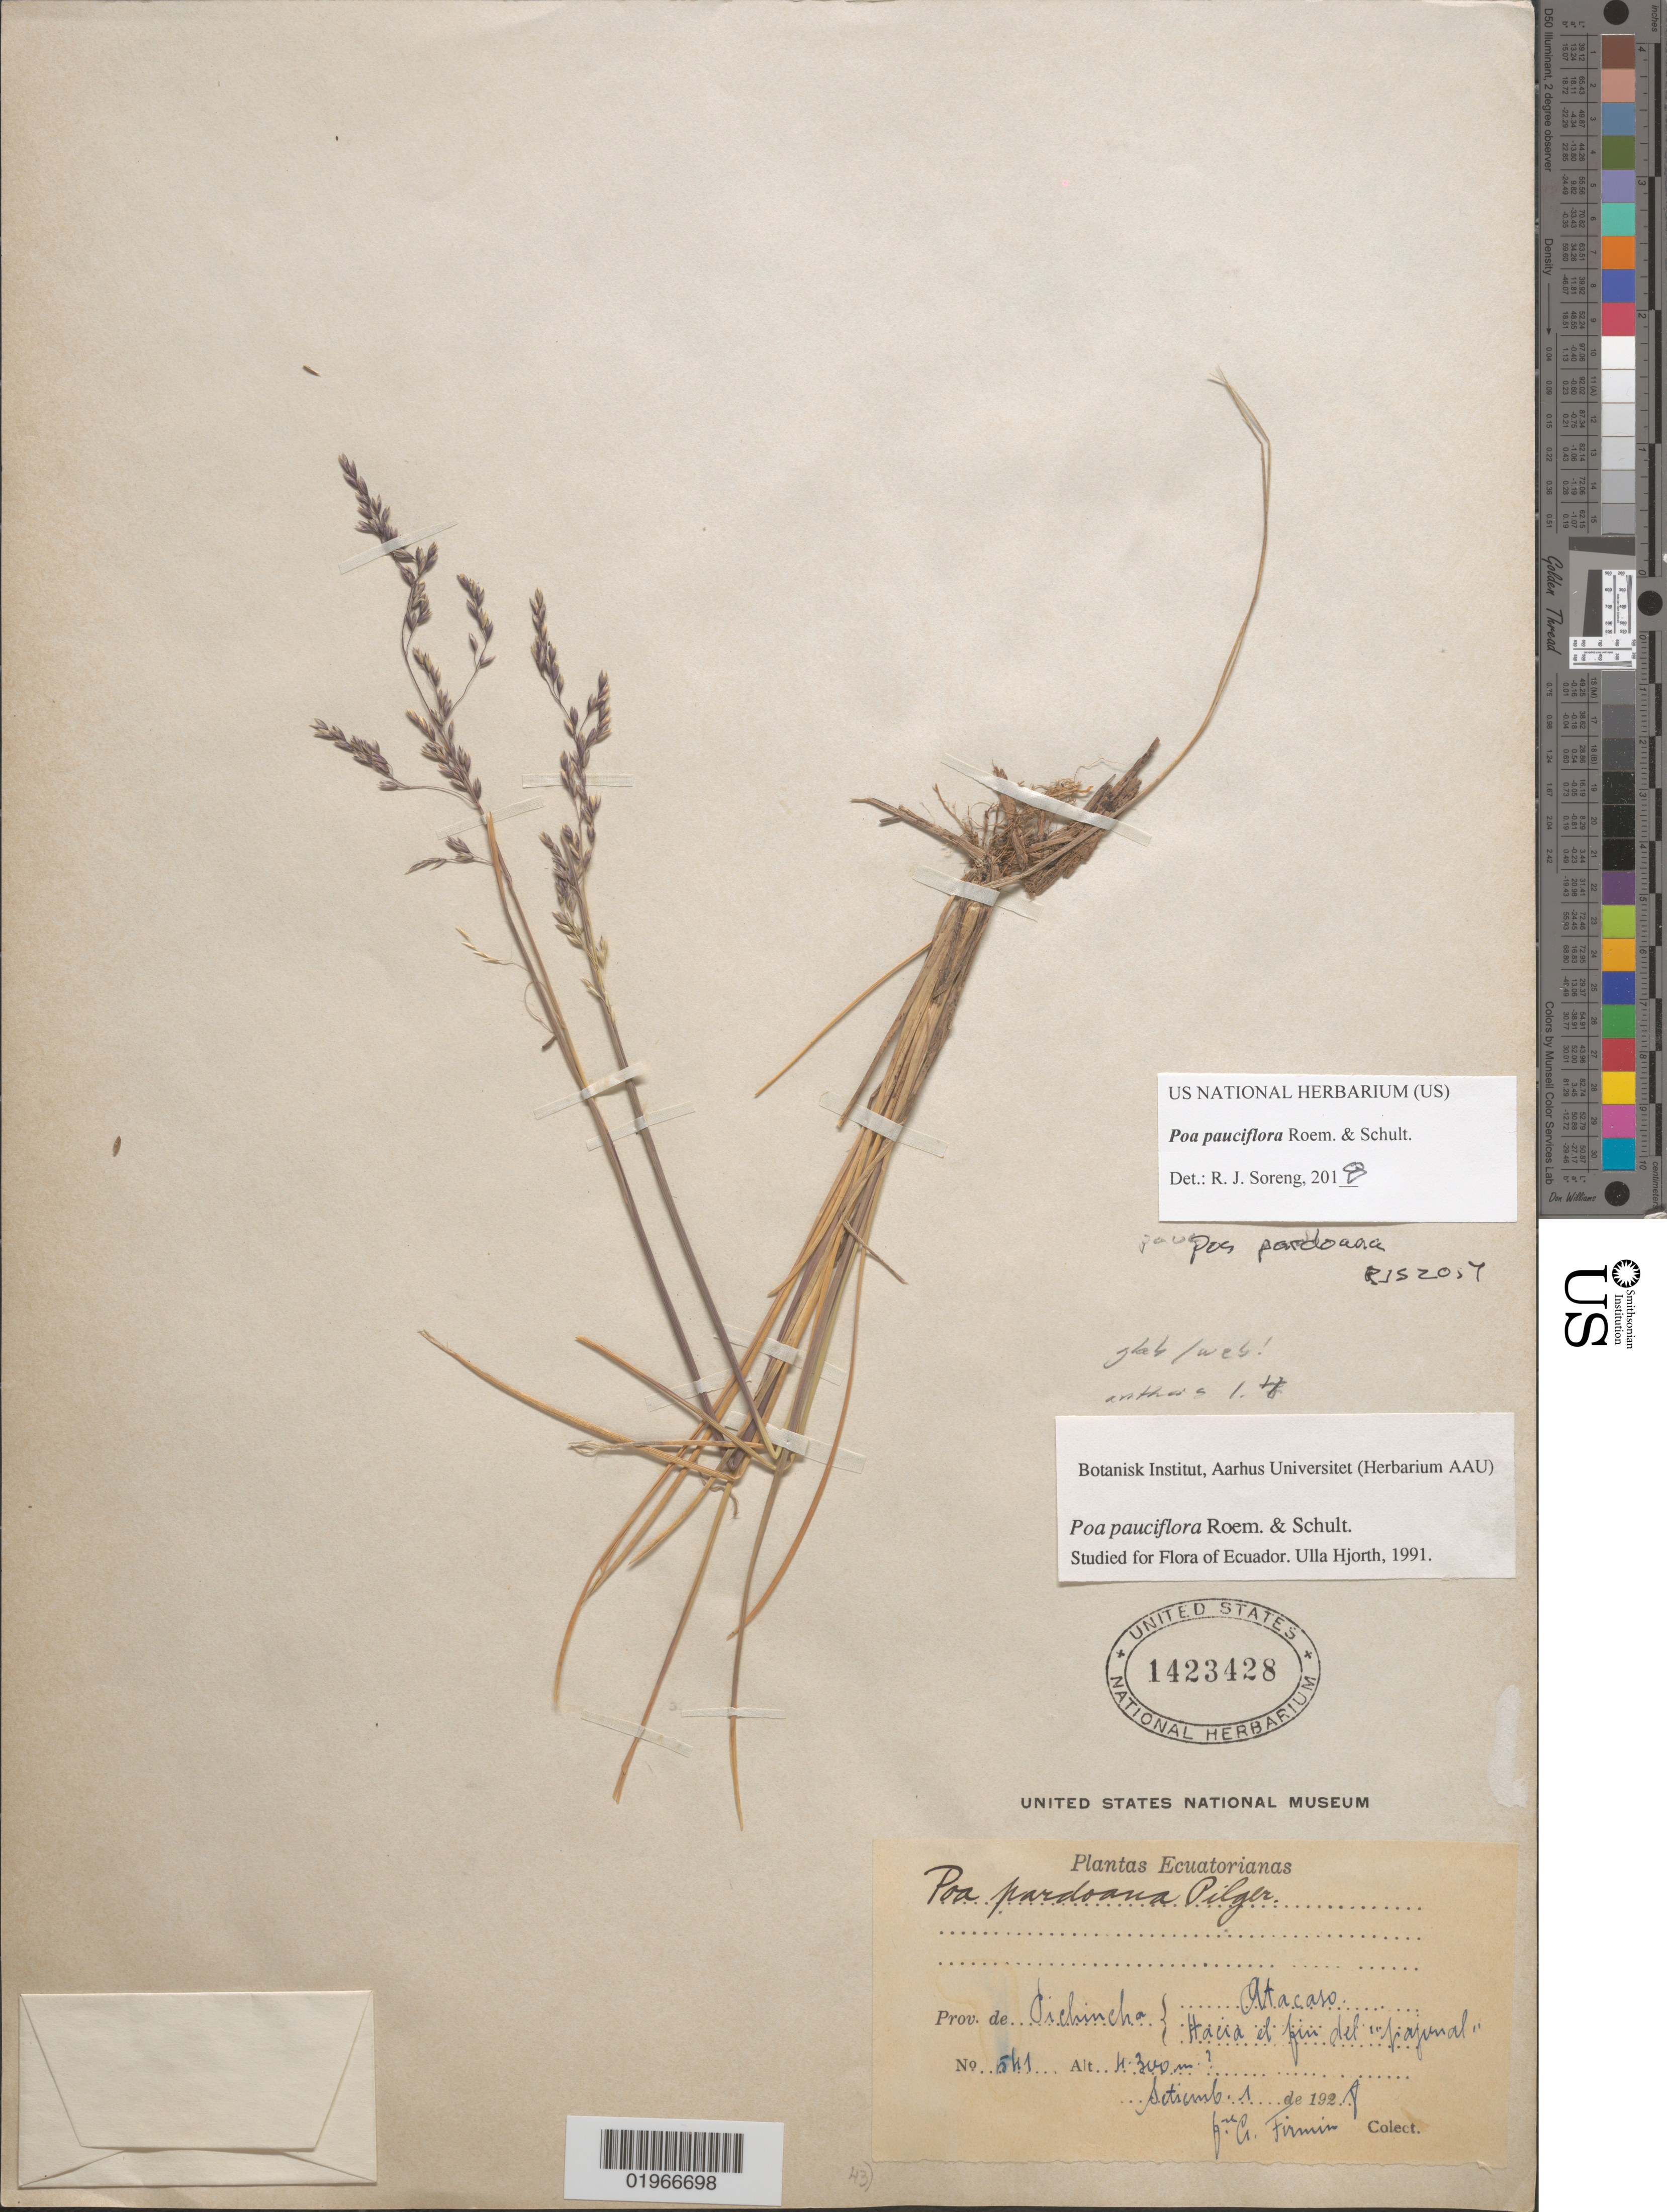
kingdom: Plantae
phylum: Tracheophyta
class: Liliopsida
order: Poales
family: Poaceae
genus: Poa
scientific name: Poa pauciflora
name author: Roem. & Schult.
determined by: Soreng, Robert J., Research Associate (BOT), Smithsonian Institution - National Museum of Natural History (UNITED STATES)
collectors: G. Firmin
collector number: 541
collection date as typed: Septiemb. 1 de 1928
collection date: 1928-09-01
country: Ecuador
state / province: Pichincha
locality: Atacazo. Hacia el fin del "pajonal"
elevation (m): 4300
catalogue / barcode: US 1423428